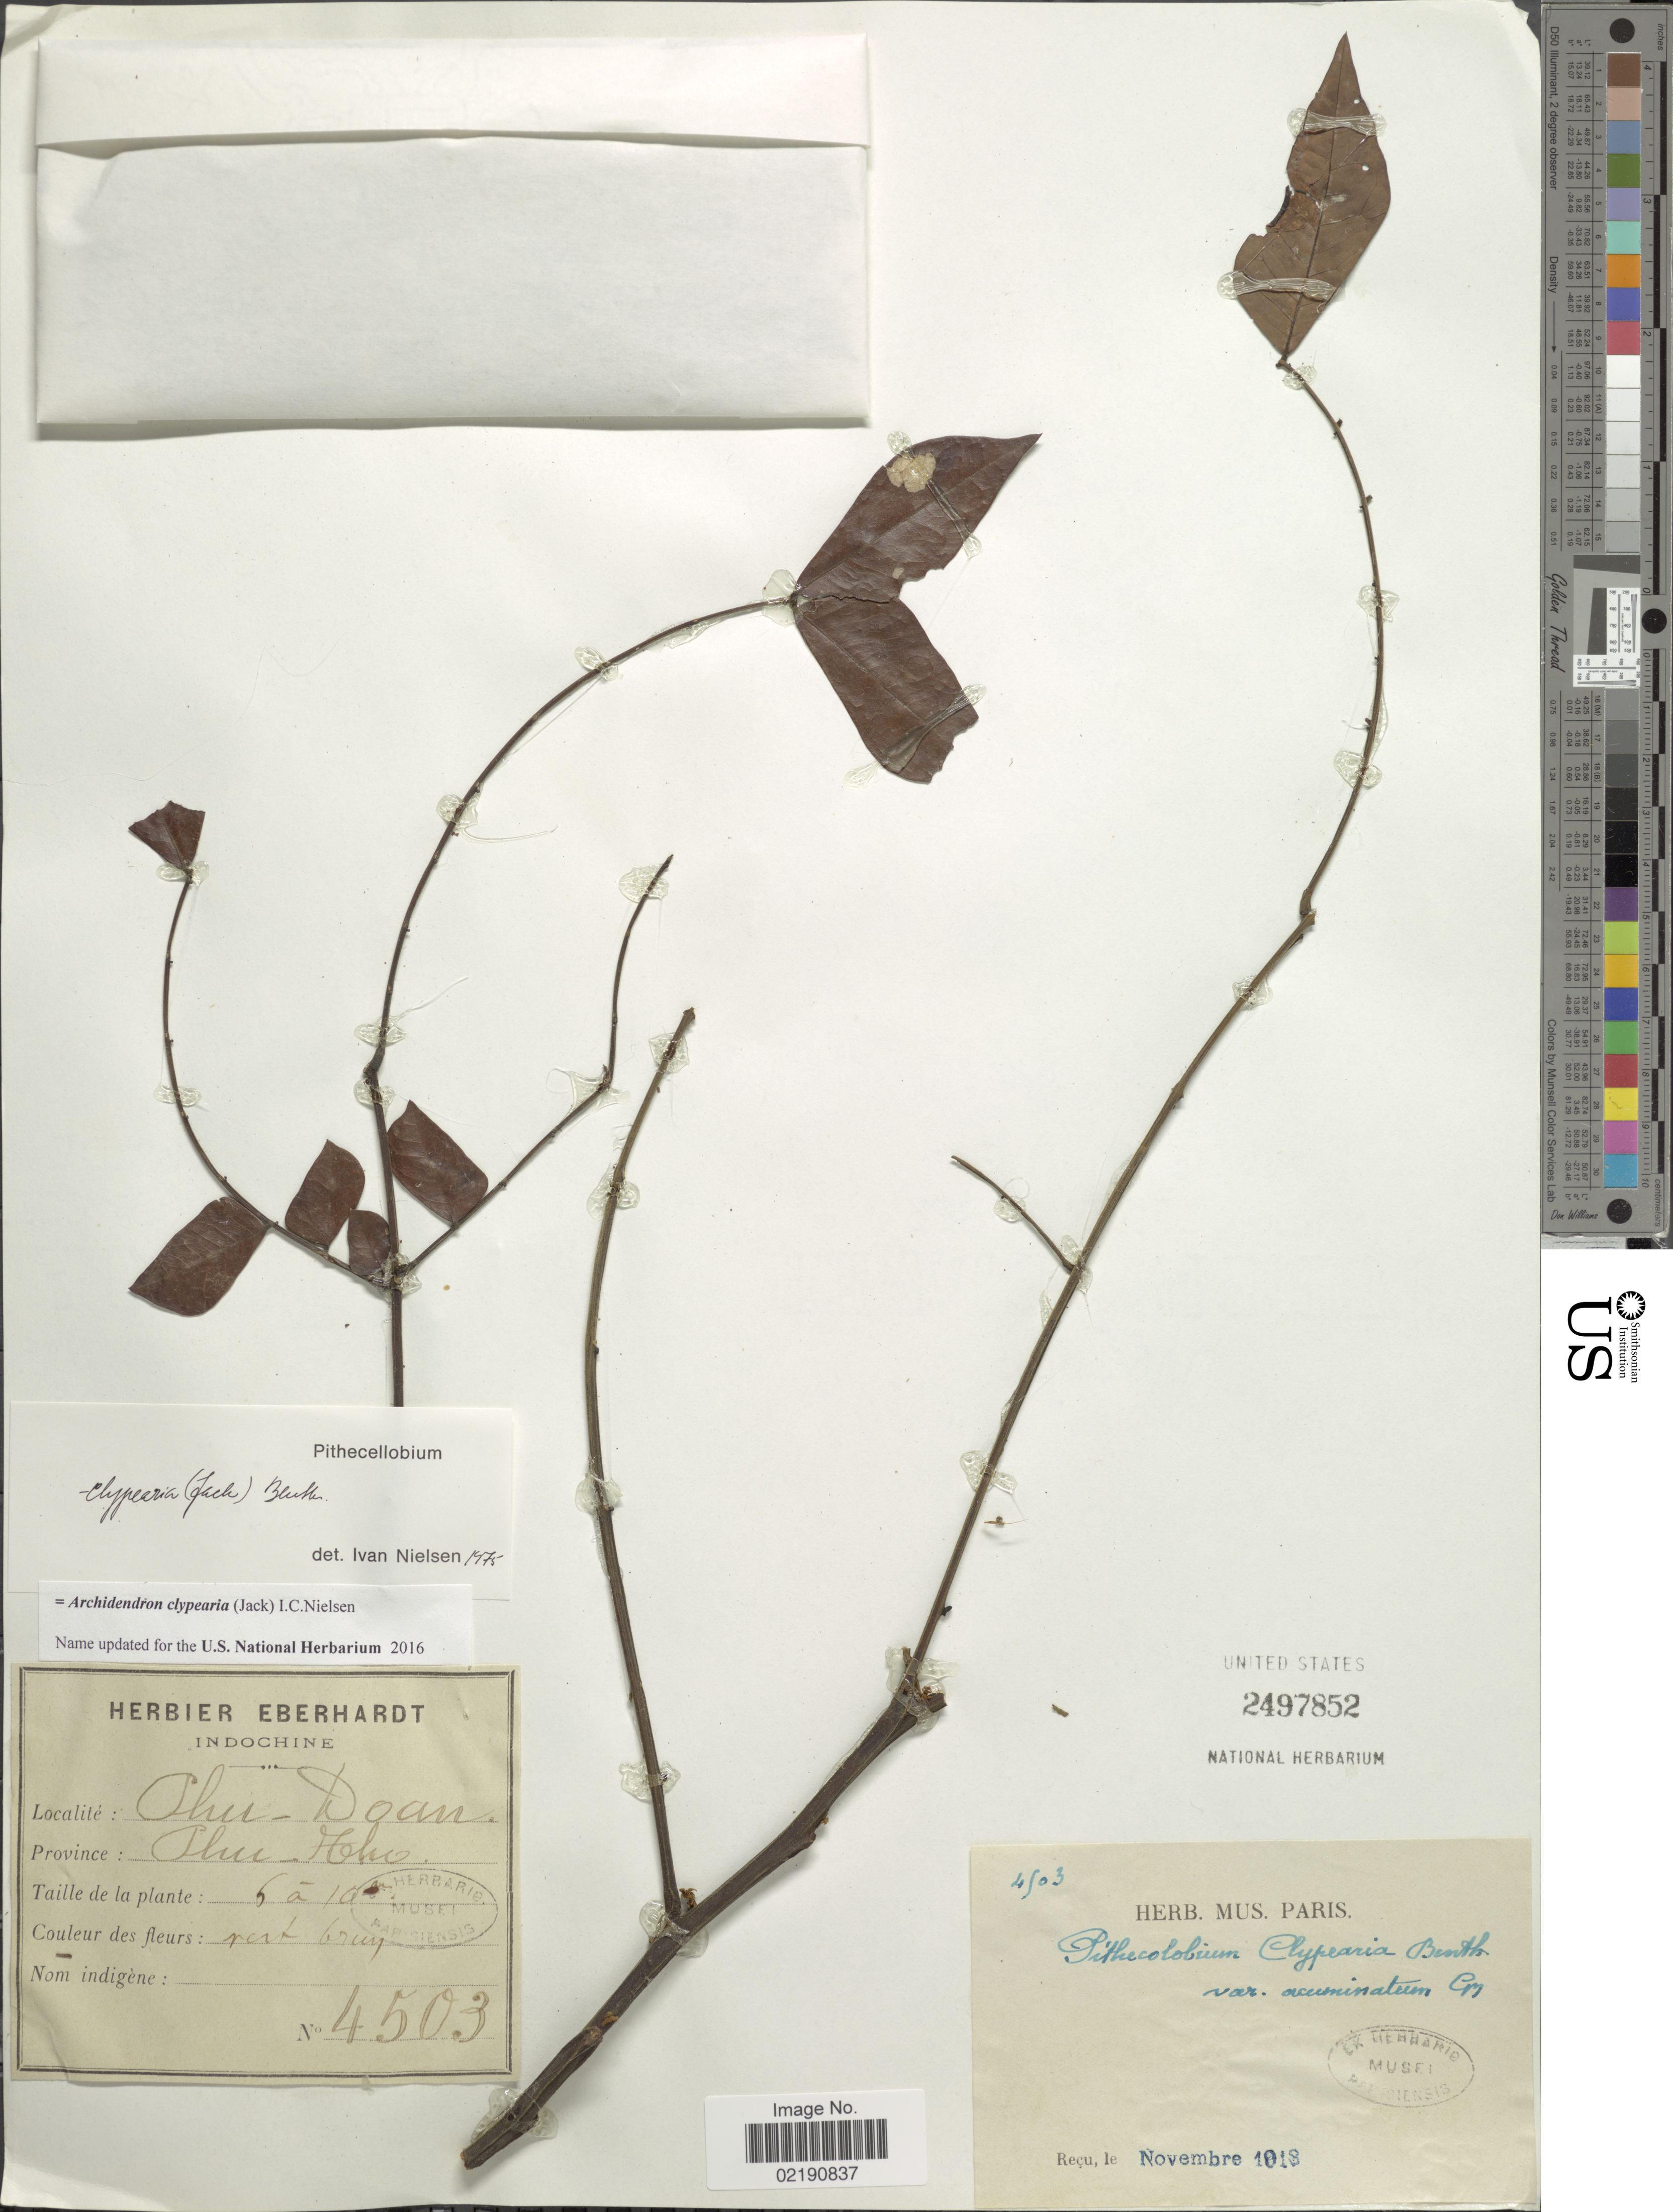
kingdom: Plantae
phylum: Tracheophyta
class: Magnoliopsida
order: Fabales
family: Fabaceae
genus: Archidendron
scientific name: Archidendron clypearia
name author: (Jack) I.C. Nielsen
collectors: ex herb. Eberhardt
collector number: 4503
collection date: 1918-11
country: Vietnam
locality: Phu-Doan, Province: Phu-Cho [interpreted]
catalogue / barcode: US 2497852